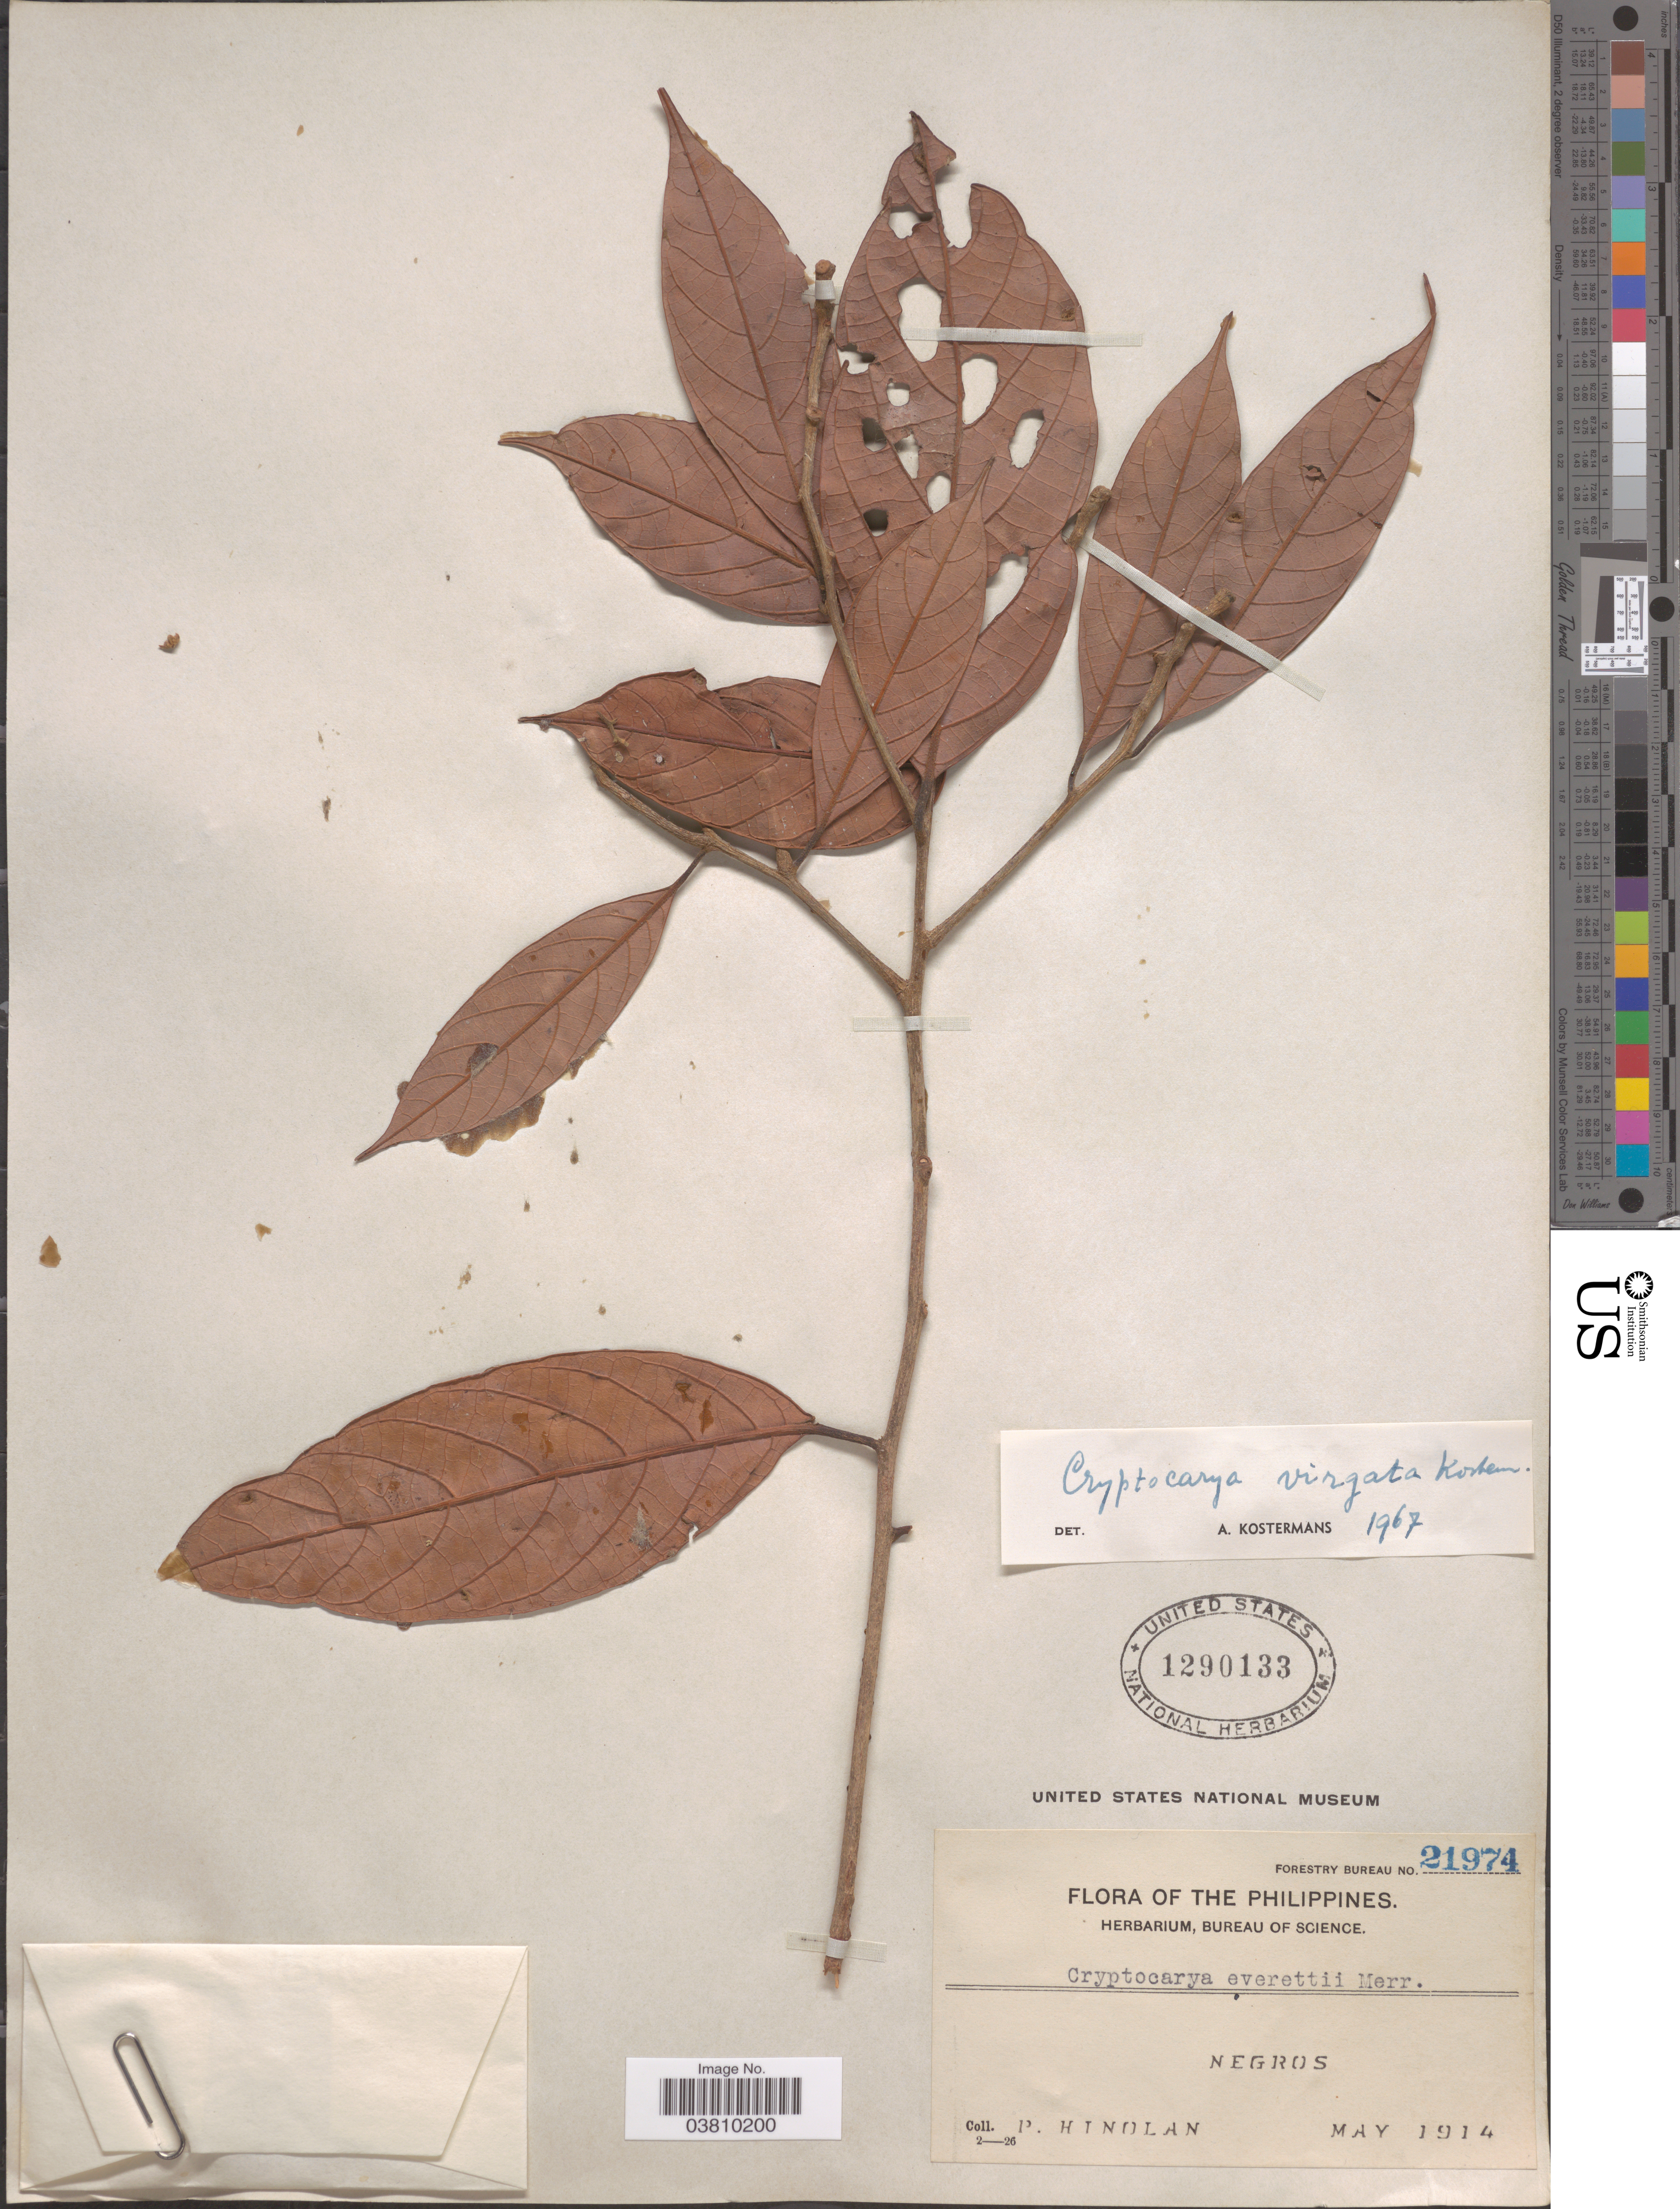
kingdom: Plantae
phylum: Tracheophyta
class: Magnoliopsida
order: Laurales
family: Lauraceae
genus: Cryptocarya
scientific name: Cryptocarya virgata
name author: Kosterm.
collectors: P. Hinolan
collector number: Forestry Bureau 21974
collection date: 1914-05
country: Philippines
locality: Negros.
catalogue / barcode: US 1290133